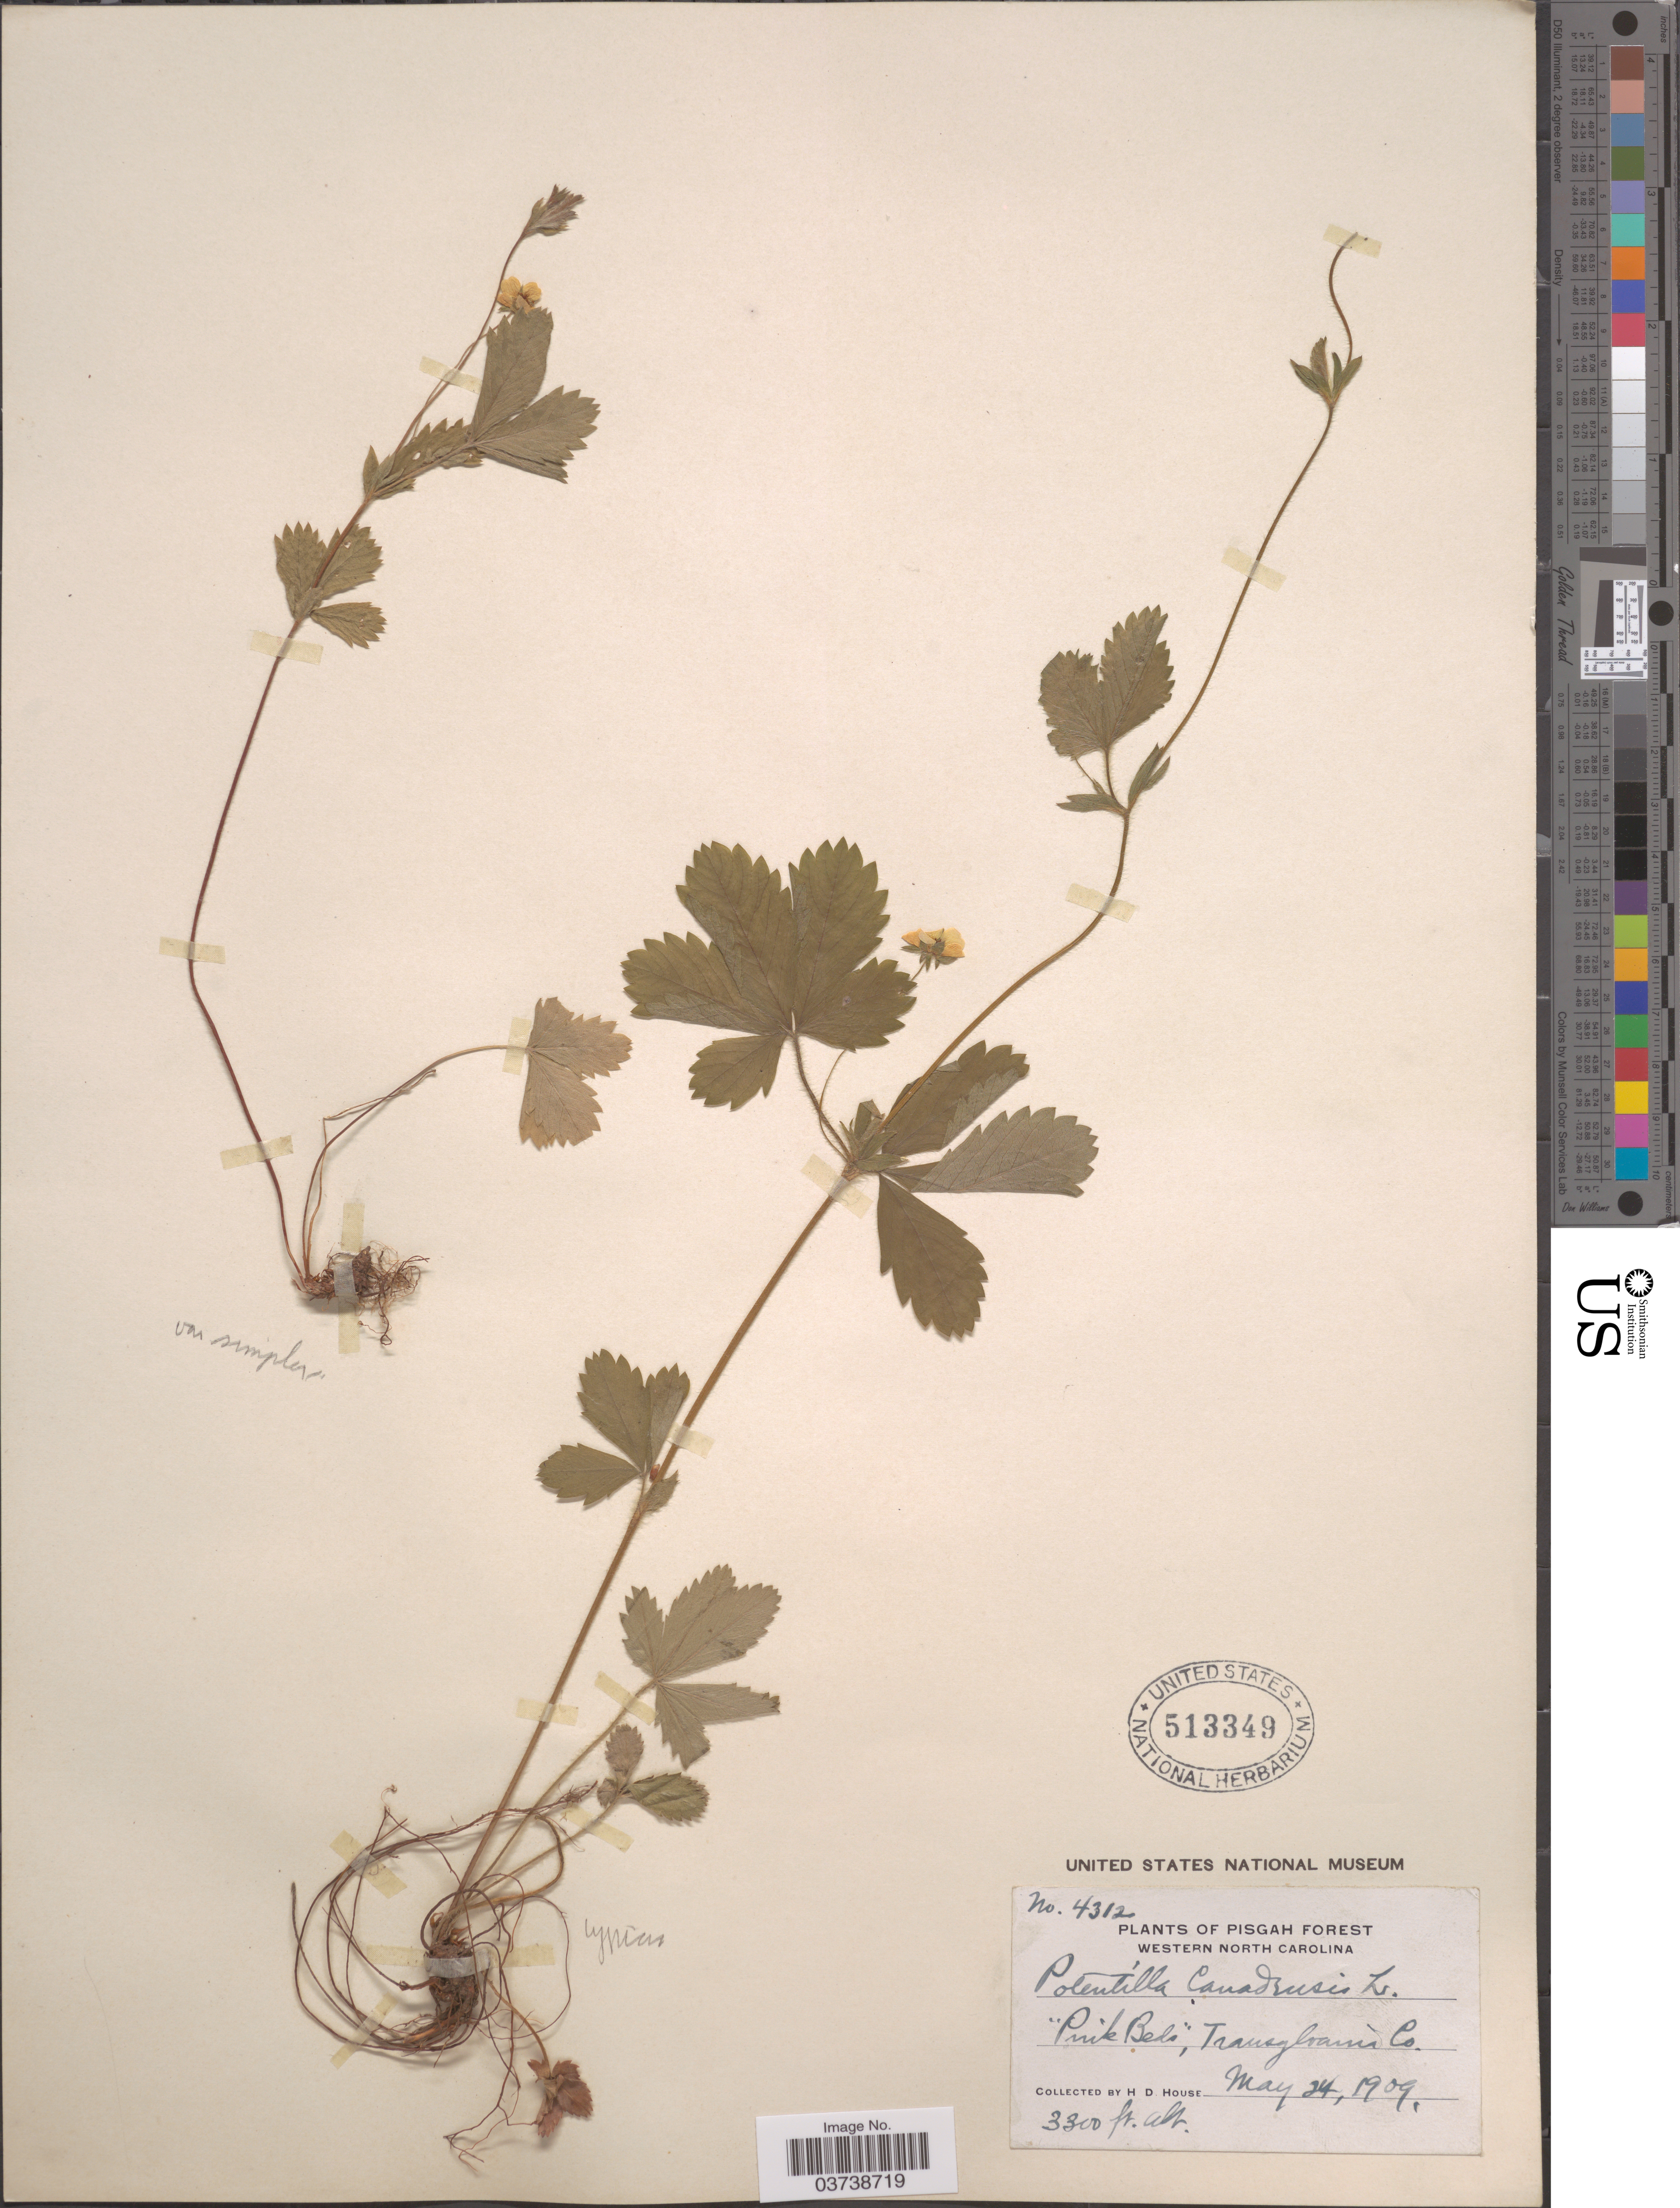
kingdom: Plantae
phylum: Tracheophyta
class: Magnoliopsida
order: Rosales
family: Rosaceae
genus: Potentilla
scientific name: Potentilla canadensis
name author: L.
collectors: H. D. House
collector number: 4312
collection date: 1909-05-24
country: United States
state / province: North Carolina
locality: Pisgah Forest. Western North Carolina. "Pink Beds", Transylvania Co.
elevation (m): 1006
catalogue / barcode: US 513349